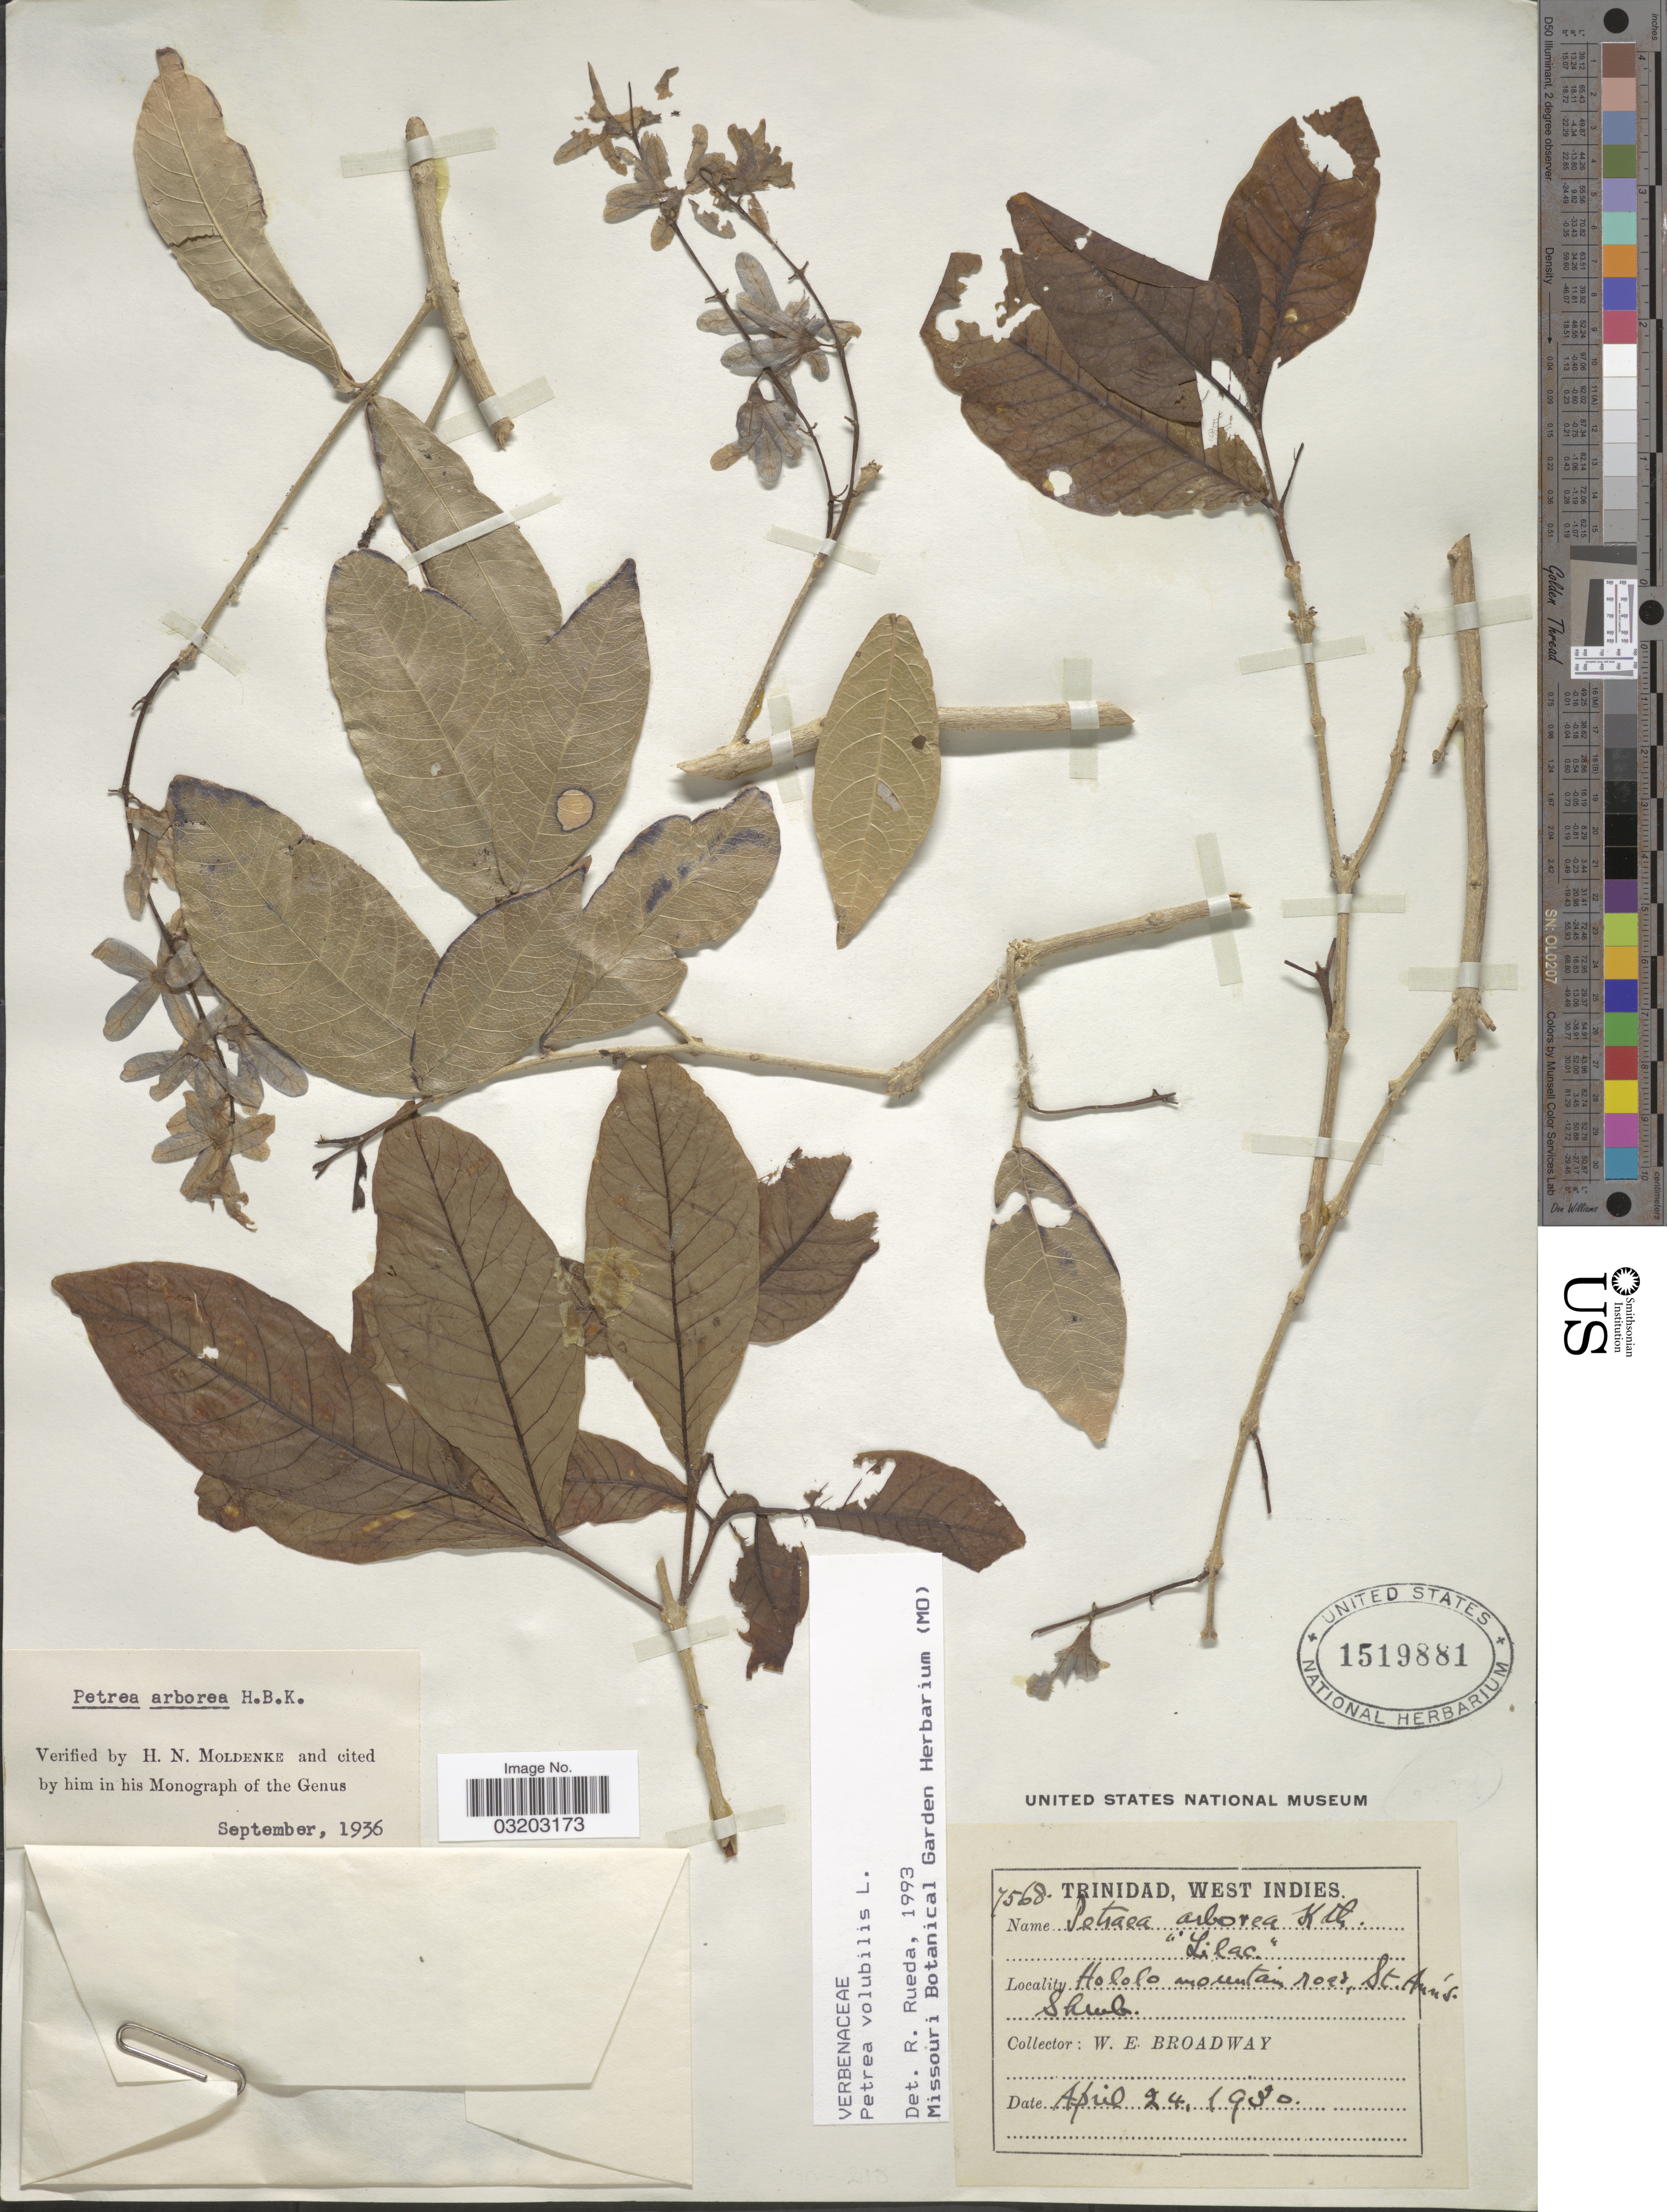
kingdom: Plantae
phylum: Tracheophyta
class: Magnoliopsida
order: Lamiales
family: Verbenaceae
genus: Petrea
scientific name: Petrea volubilis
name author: L.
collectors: W. E. Broadway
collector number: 7568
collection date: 1930-04-24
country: Trinidad and Tobago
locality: Trinidad, West Indies. Hololo mountain road, St. Ann's.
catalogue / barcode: US 1519881